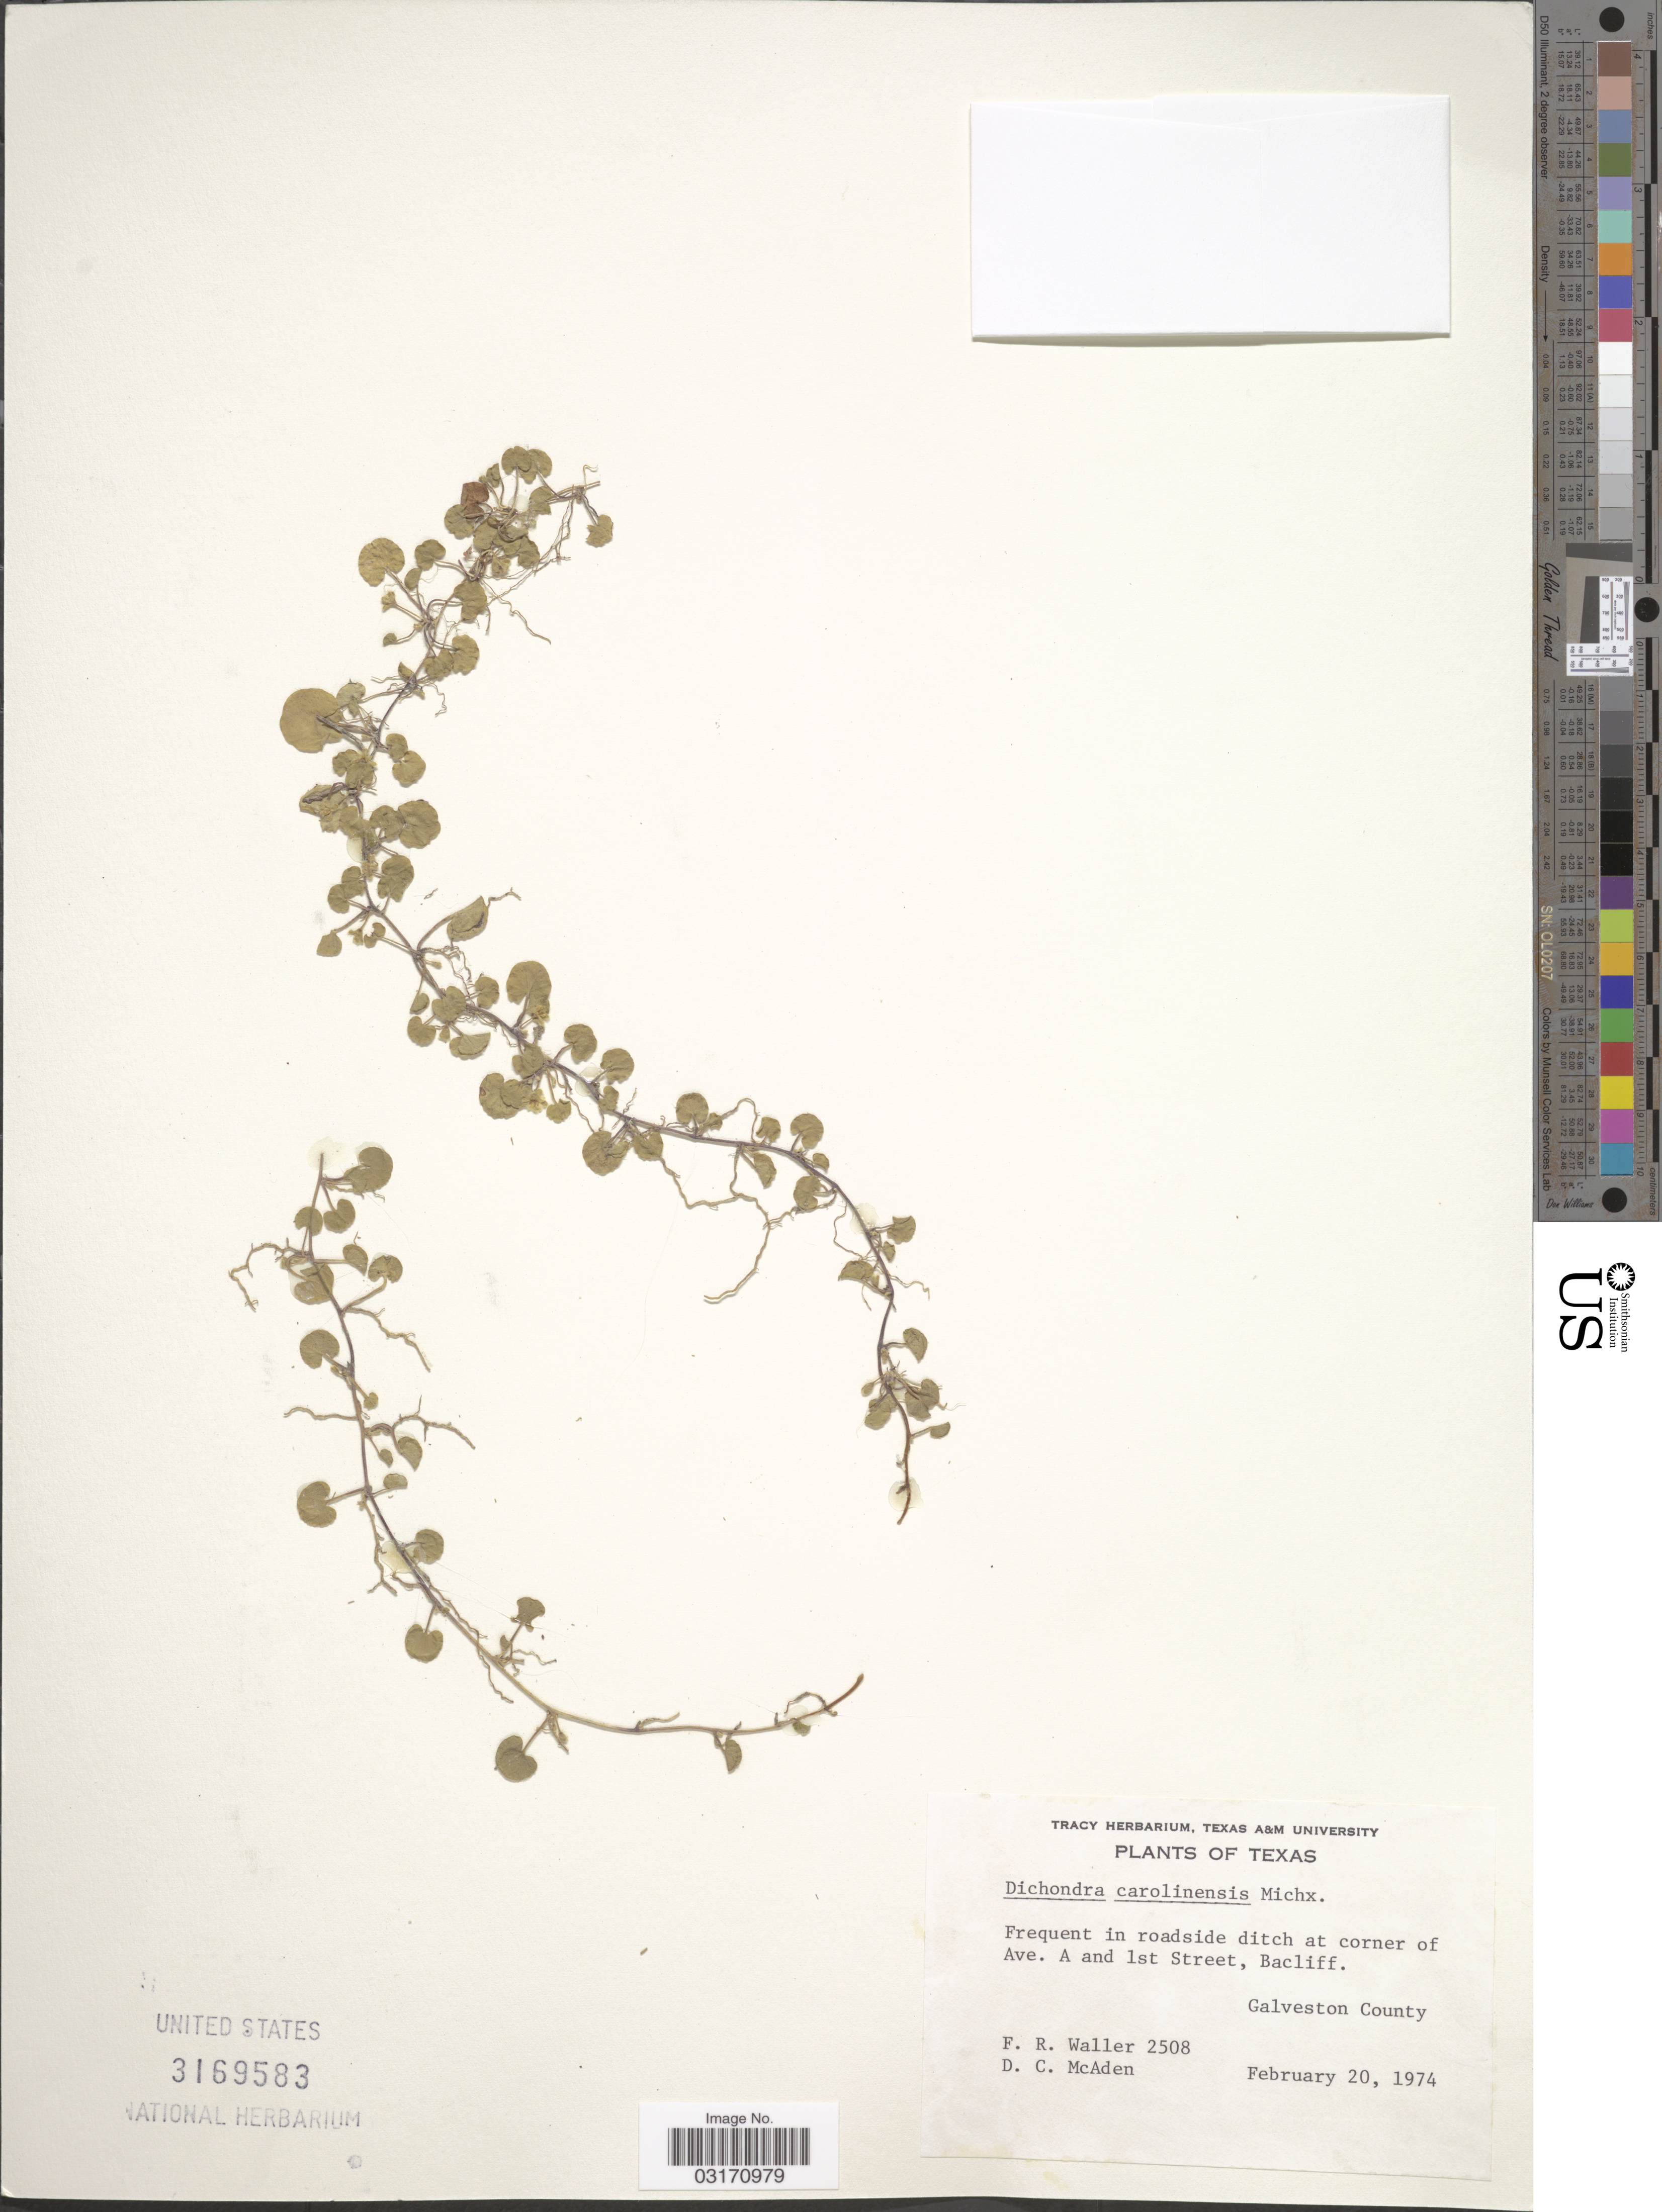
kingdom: Plantae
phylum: Tracheophyta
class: Magnoliopsida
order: Solanales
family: Convolvulaceae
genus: Dichondra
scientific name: Dichondra carolinensis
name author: Michx.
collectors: F. R. Waller & D. McAden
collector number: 2508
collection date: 1974-02-20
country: United States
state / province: Texas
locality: In roadside ditch at corner of Ave. A and 1st Street, Bacliff. Galveston County.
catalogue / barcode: US 3169583